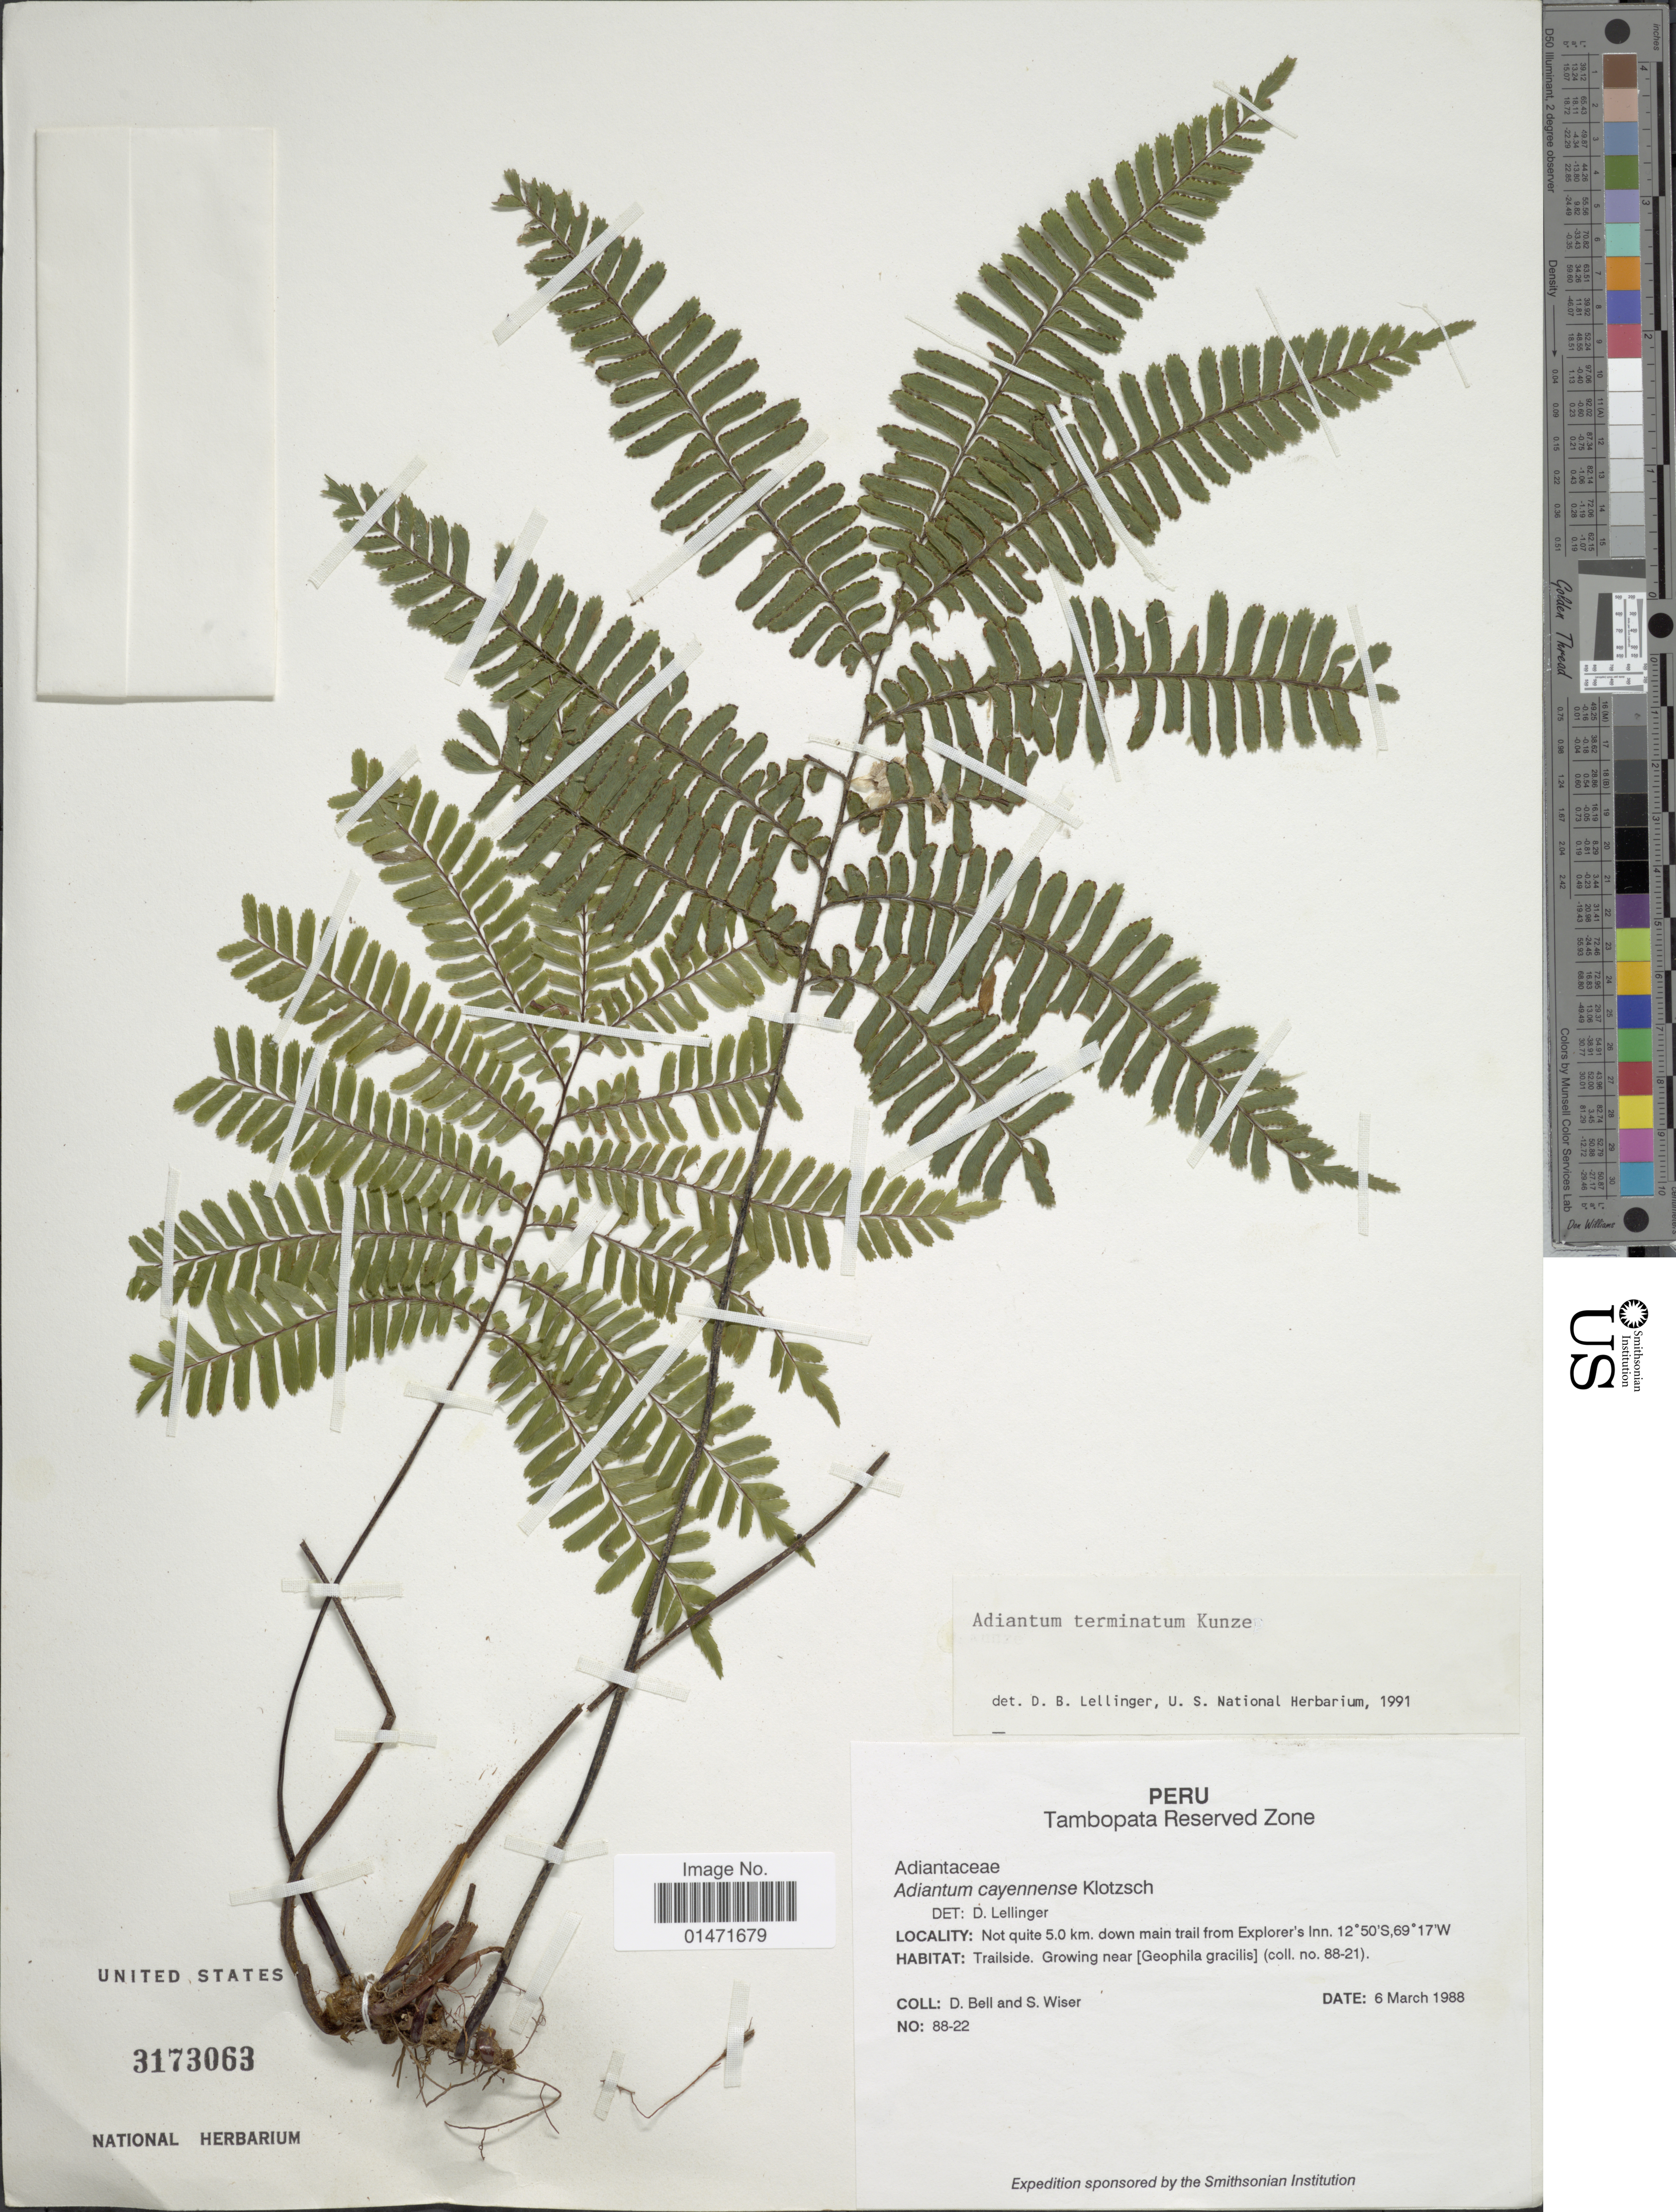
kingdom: Plantae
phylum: Tracheophyta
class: Polypodiopsida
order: Polypodiales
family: Pteridaceae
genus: Adiantum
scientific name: Adiantum terminatum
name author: Kunze ex Miq.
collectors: D. A. Bell & S. Wiser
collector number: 88-22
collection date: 1988-03-06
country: Peru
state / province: Madre de Dios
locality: Tambopata Reserved Zone. Not quite 5.0 km. down main trail from Explorer's Inn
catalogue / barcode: US 3173063